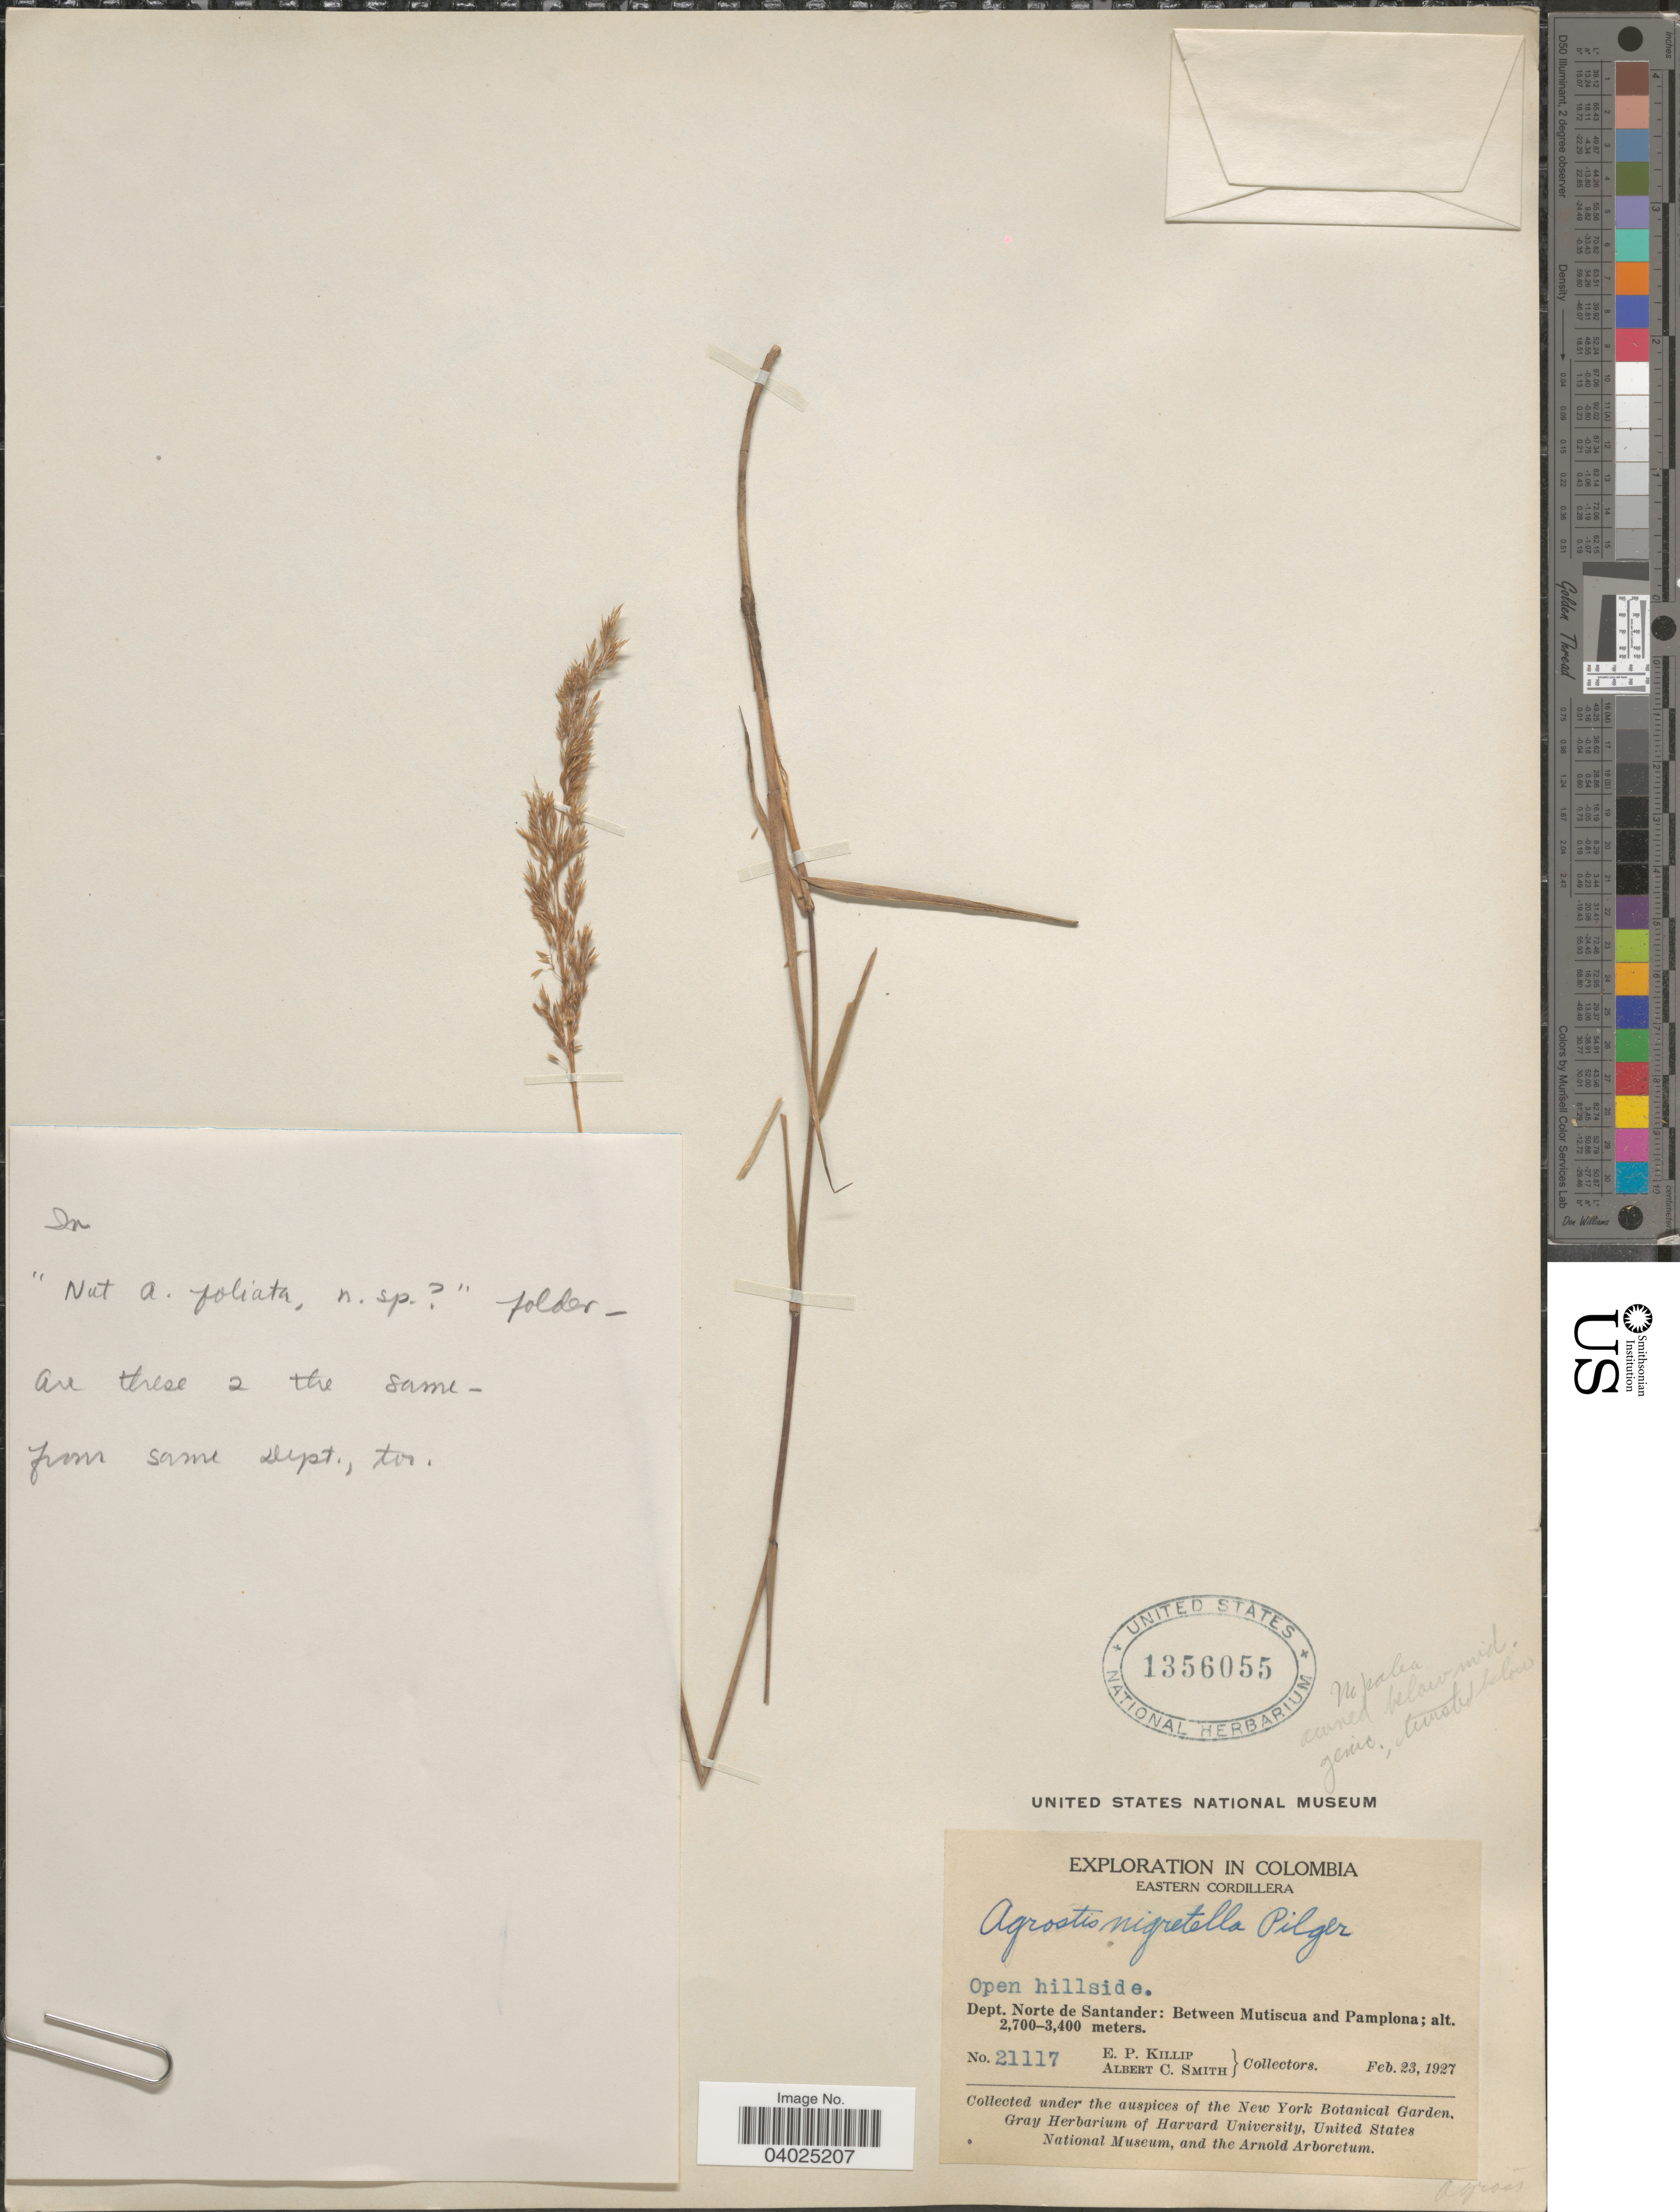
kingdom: Plantae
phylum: Tracheophyta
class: Liliopsida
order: Poales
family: Poaceae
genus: Agrostis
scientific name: Agrostis sp.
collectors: E. P. Killip & A. C. Smith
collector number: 21117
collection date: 1927-02-23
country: Colombia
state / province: Norte de Santander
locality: Eastern Cordillera. Dept. Norte de Santander: Between Mutiscua and Pamplona.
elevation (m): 2700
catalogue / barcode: US 1356055